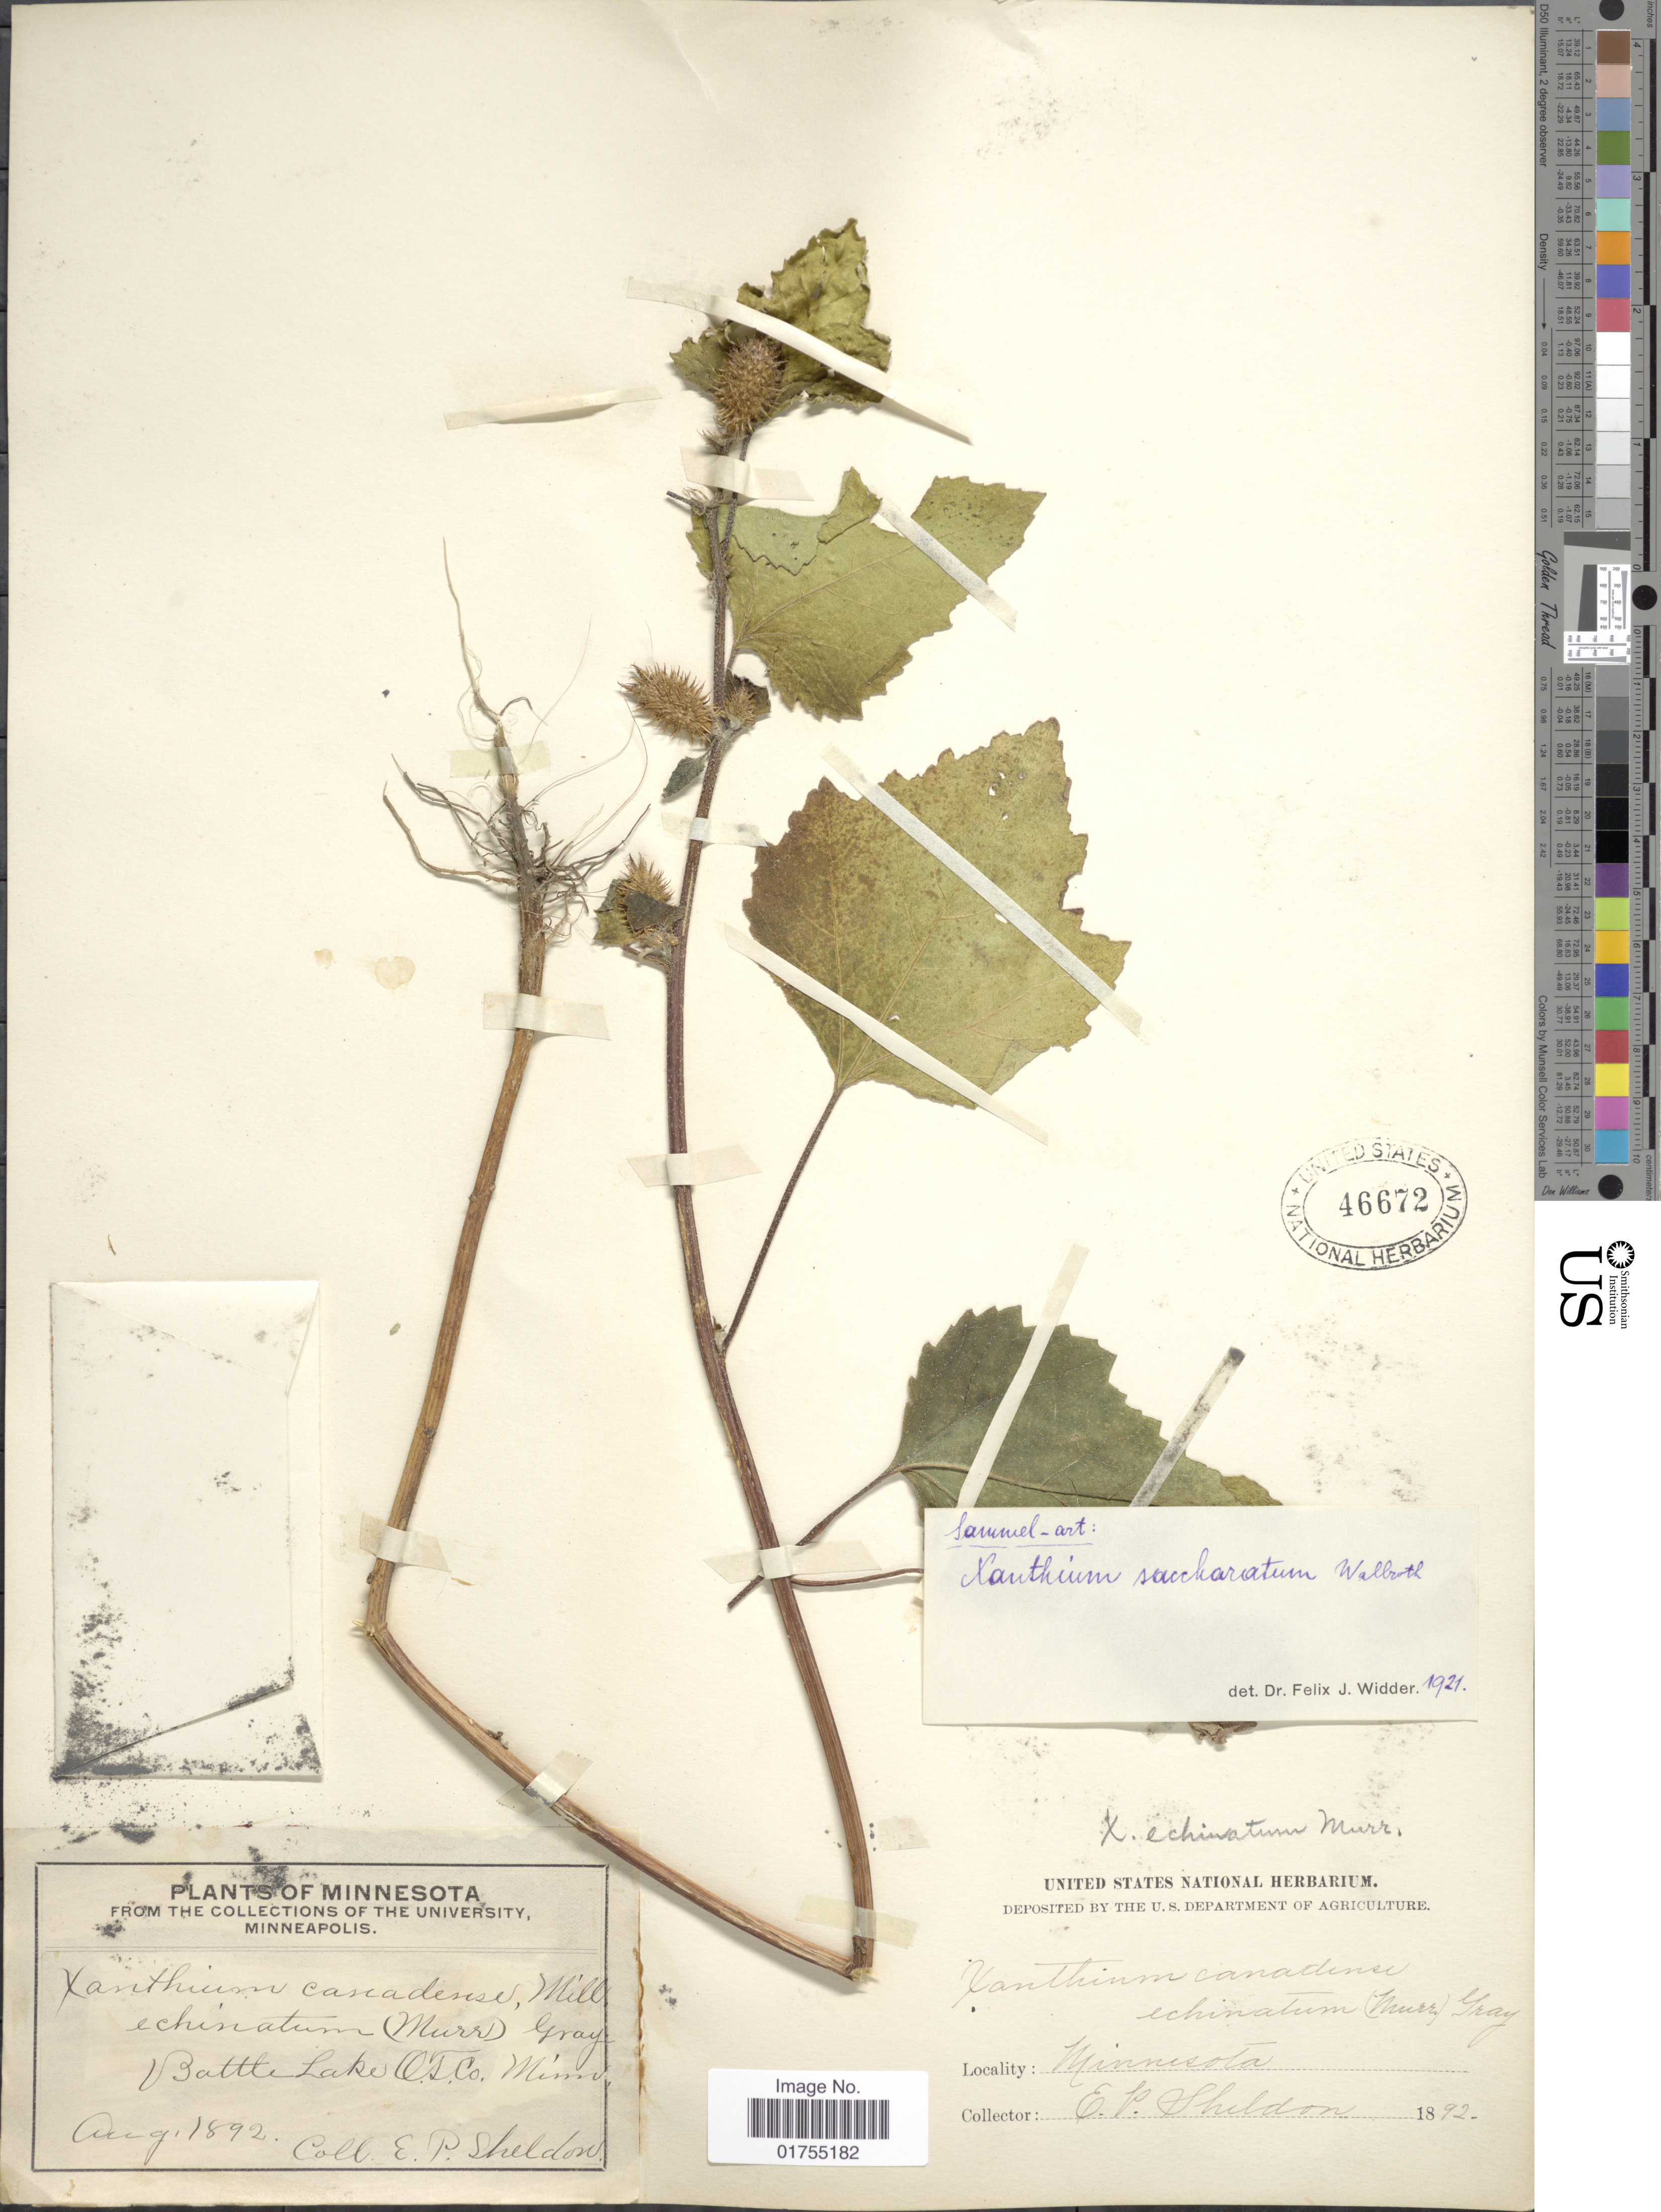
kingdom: Plantae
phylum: Tracheophyta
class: Magnoliopsida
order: Asterales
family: Asteraceae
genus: Xanthium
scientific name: Xanthium strumarium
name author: L.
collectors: E. P. Sheldon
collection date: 1892-08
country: United States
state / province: Minnesota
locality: Battle Lake O. T. Co.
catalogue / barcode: US 46672